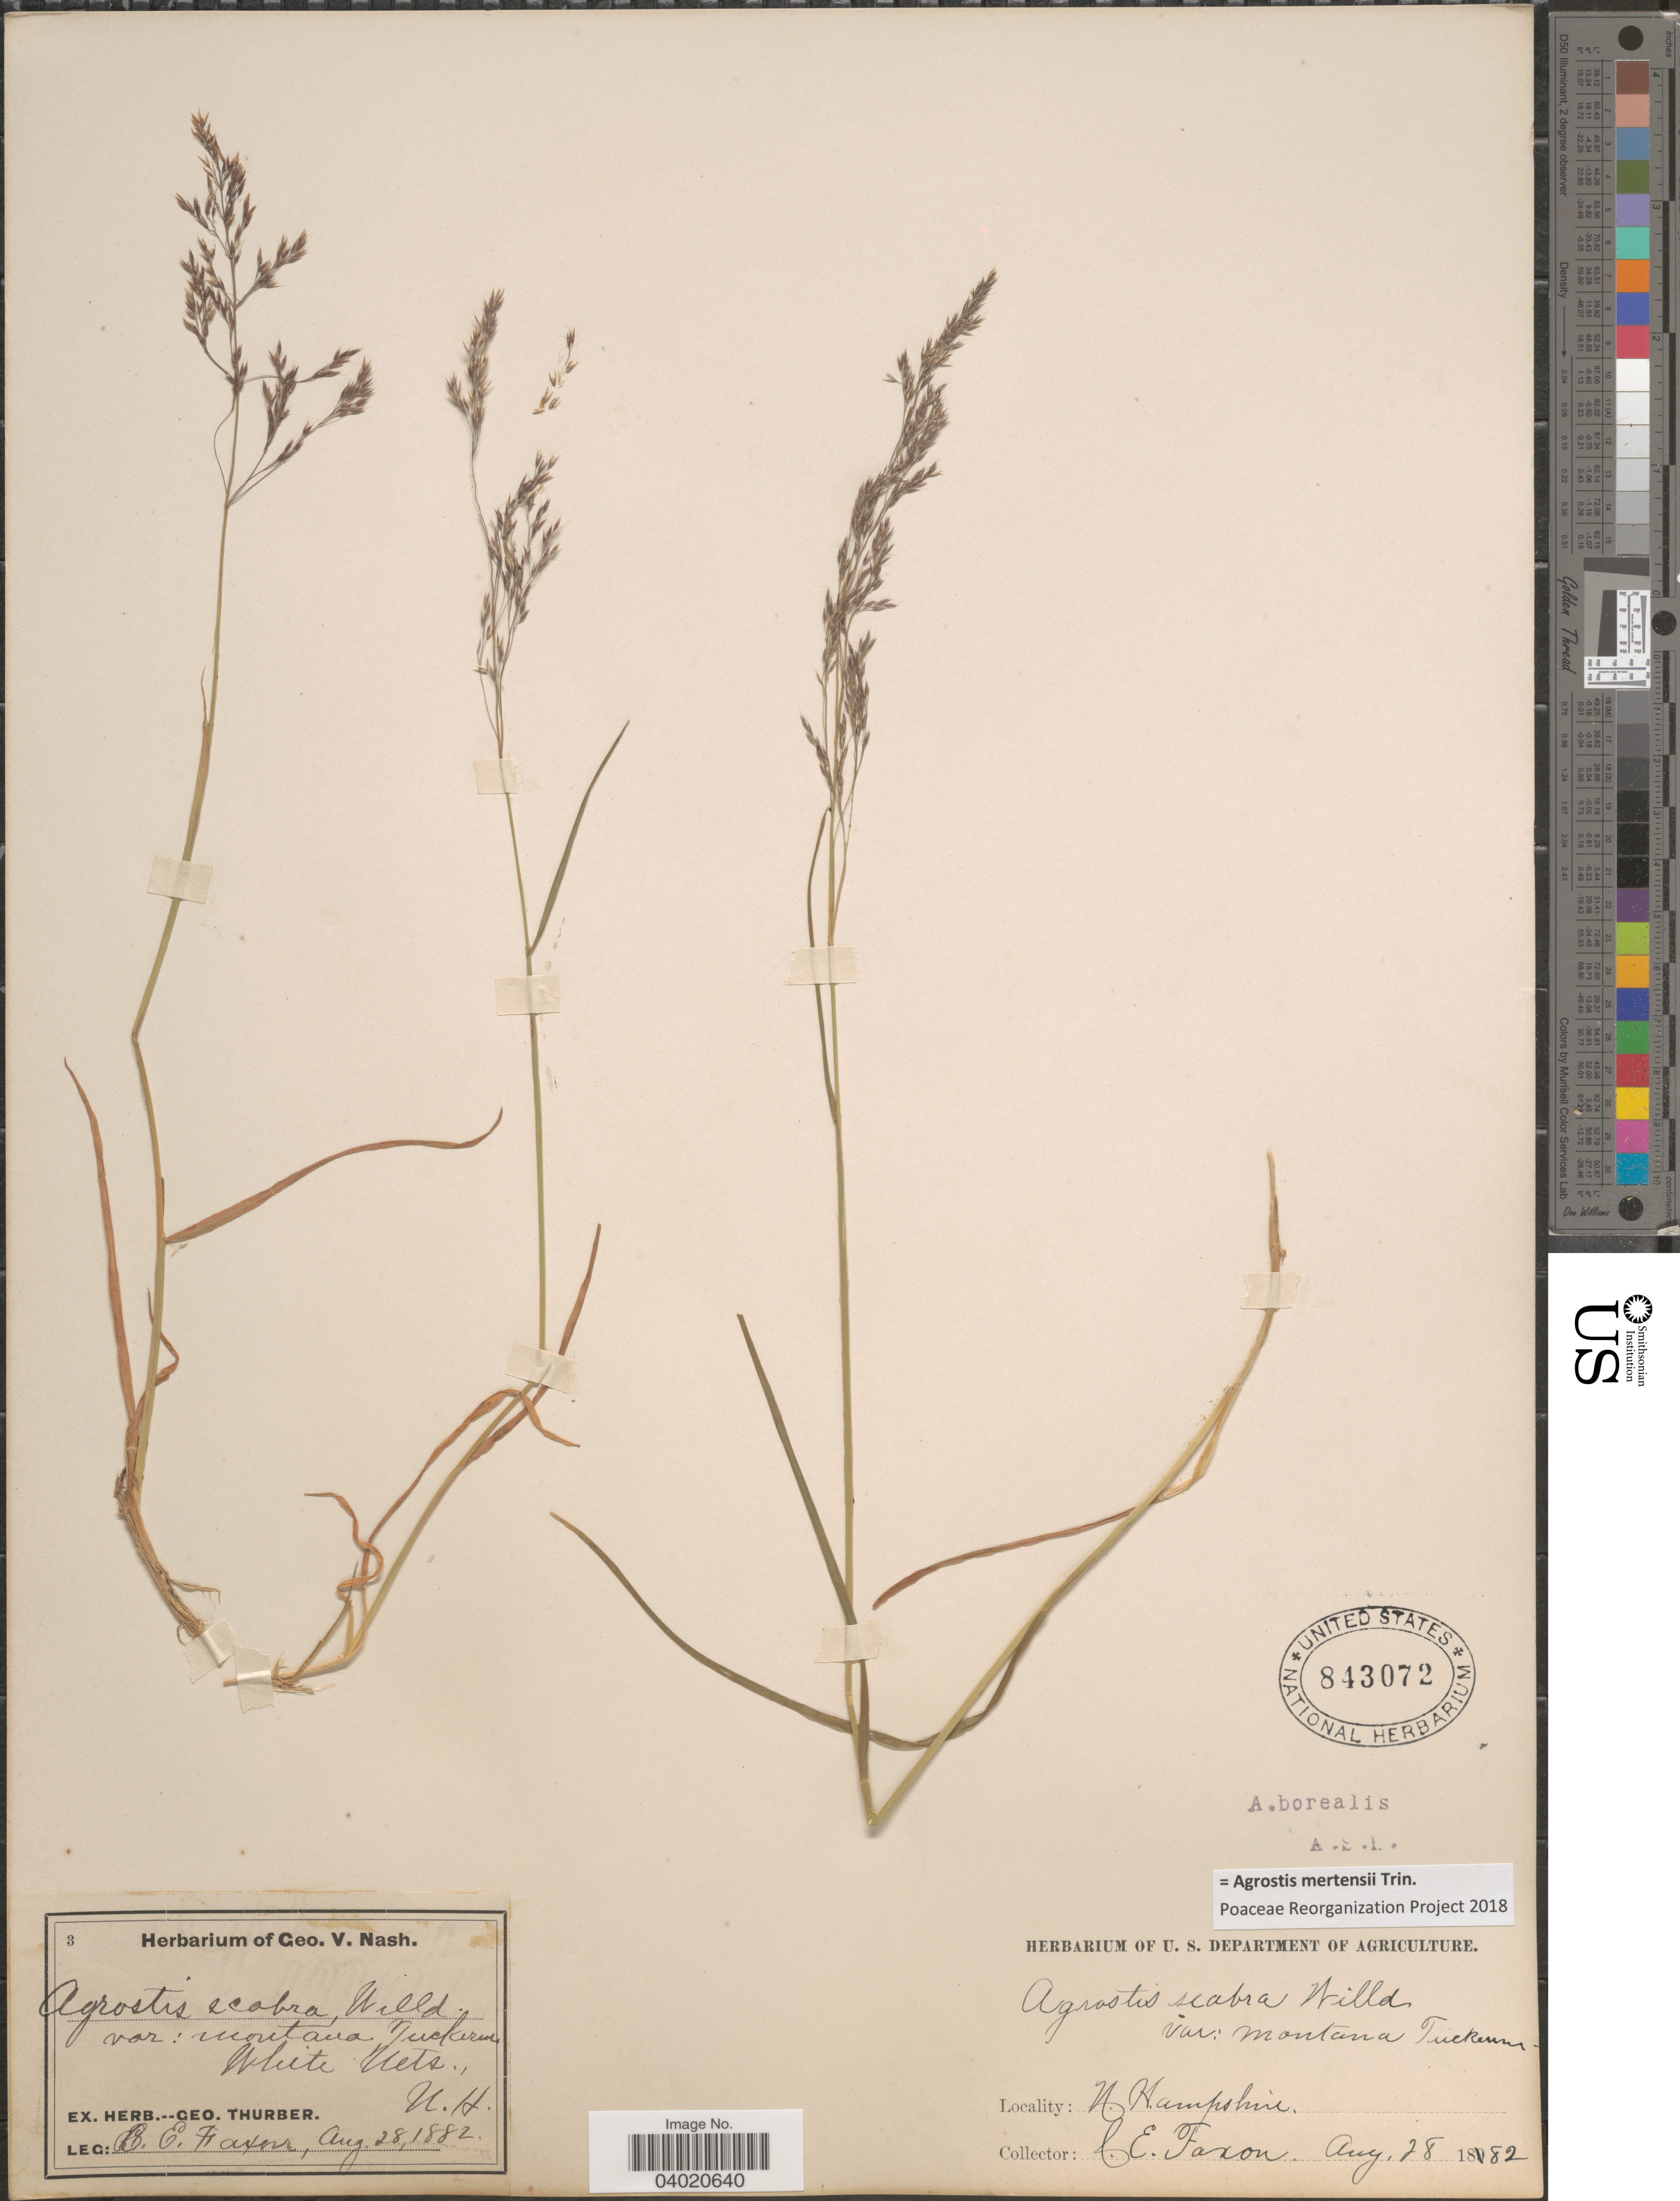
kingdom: Plantae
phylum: Tracheophyta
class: Liliopsida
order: Poales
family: Poaceae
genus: Agrostis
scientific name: Agrostis mertensii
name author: Trin.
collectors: C. Faxon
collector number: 3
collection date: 1882-08-28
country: United States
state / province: New Hampshire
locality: White Mts.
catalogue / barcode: US 843072